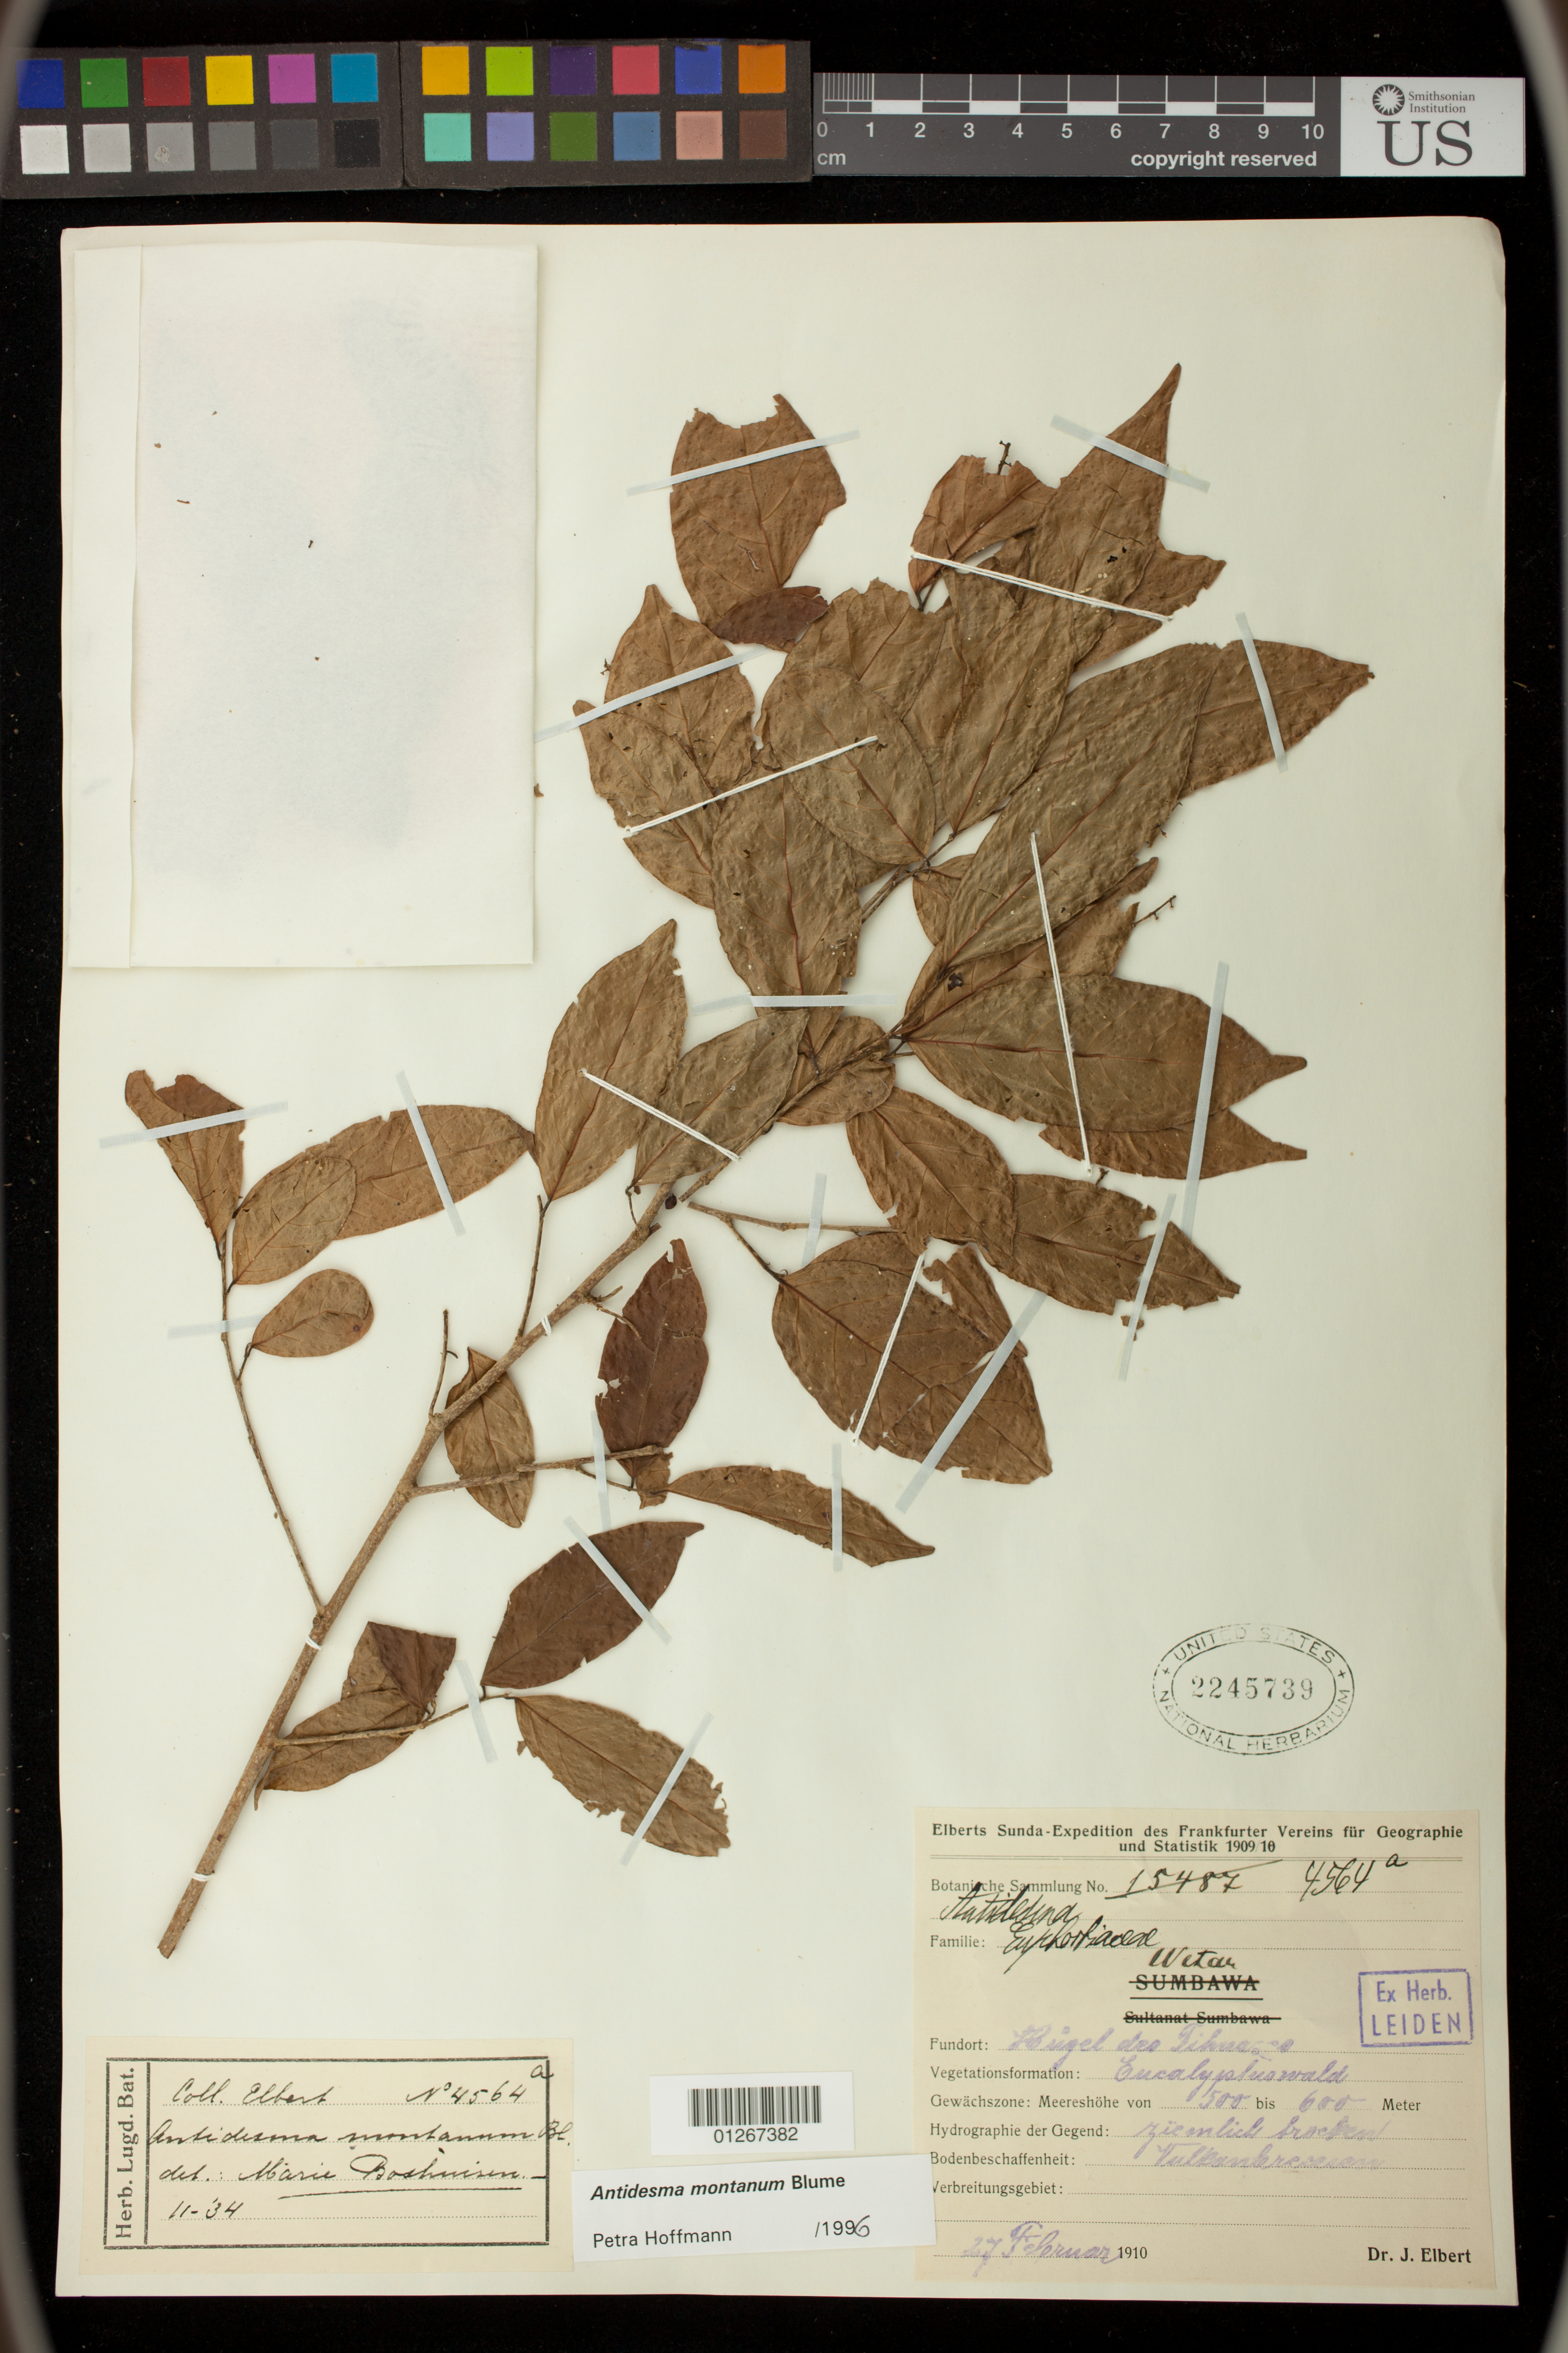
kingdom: Plantae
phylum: Tracheophyta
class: Magnoliopsida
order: Malpighiales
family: Phyllanthaceae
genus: Antidesma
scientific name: Antidesma montanum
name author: Blume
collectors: J. Elbert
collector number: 4564a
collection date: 1910-02-17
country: Indonesia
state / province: Papua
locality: Wetau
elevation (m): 500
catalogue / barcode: US 2245739